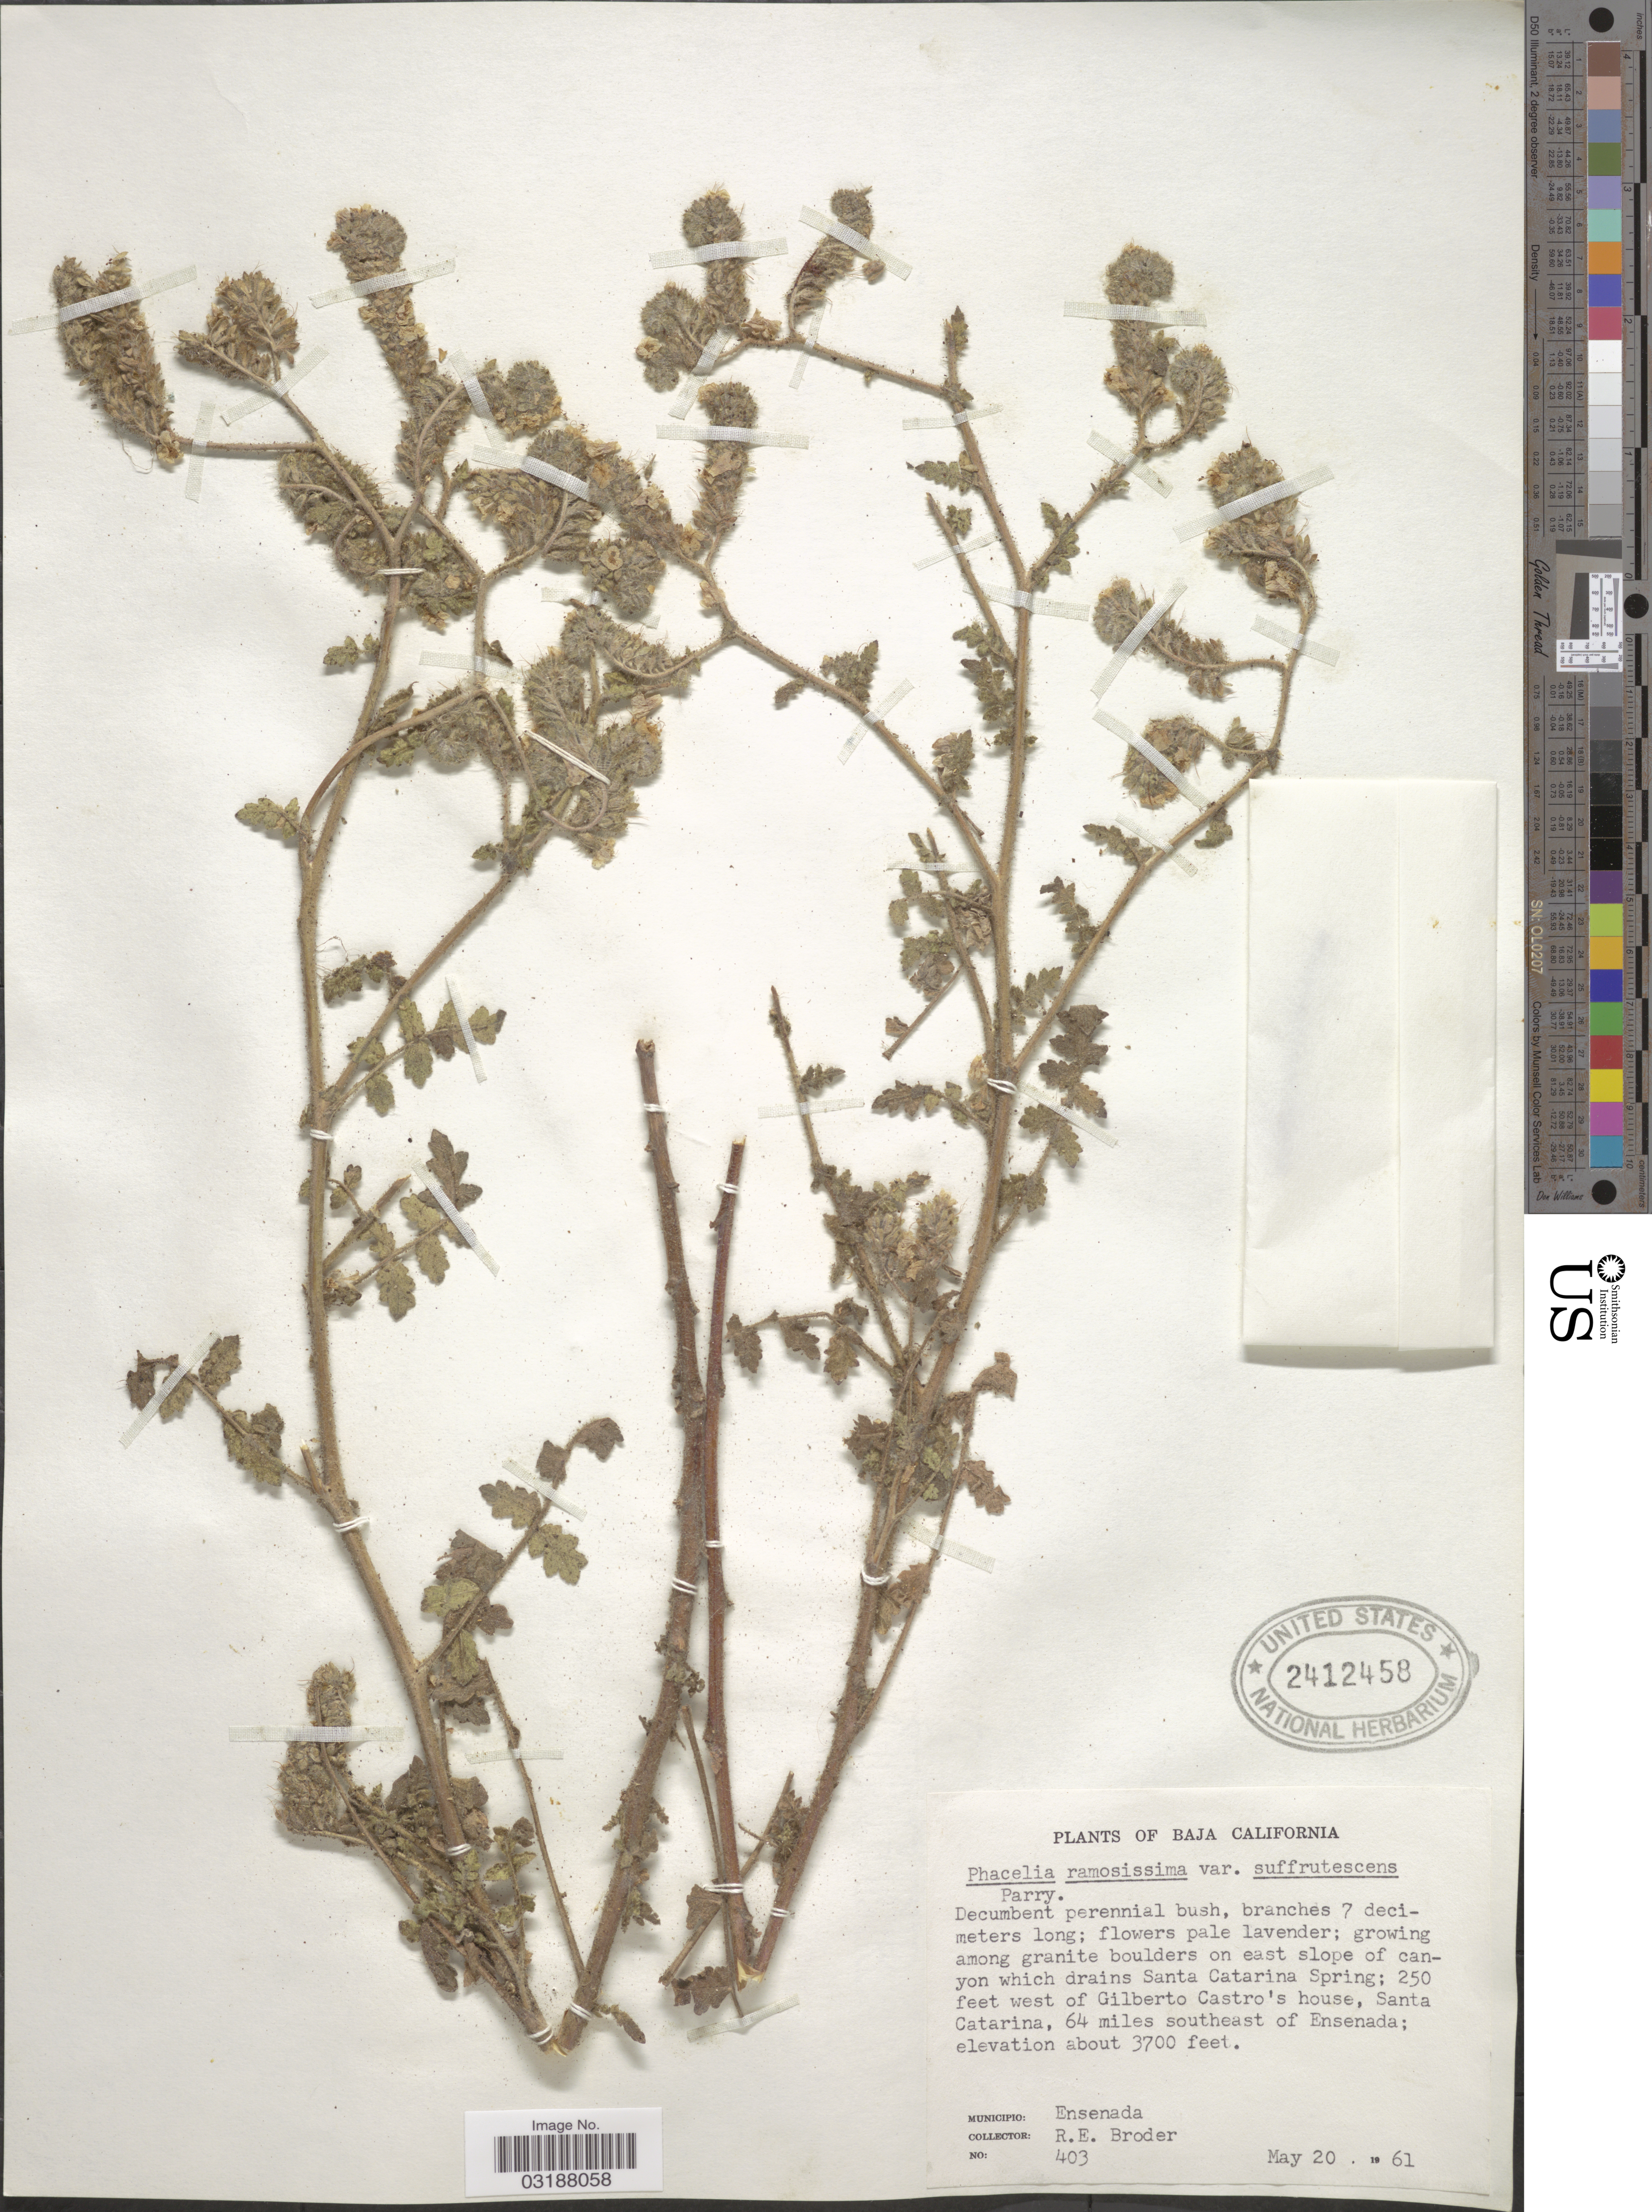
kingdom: Plantae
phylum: Tracheophyta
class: Magnoliopsida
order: Boraginales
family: Hydrophyllaceae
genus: Phacelia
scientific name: Phacelia ramosissima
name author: Douglas ex Lehm.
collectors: R. Broder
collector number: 403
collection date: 1961-05-20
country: Mexico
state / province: Baja California Norte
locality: Growing among granite boulders on east slope of canyon which drains Santa Catarina Spring; 250 feet west of Gilberto's Castro's house, Santa Catarina, 64 miles southeast of Ensenada. Municipio: Ensenada.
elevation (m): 1128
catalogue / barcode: US 2412458